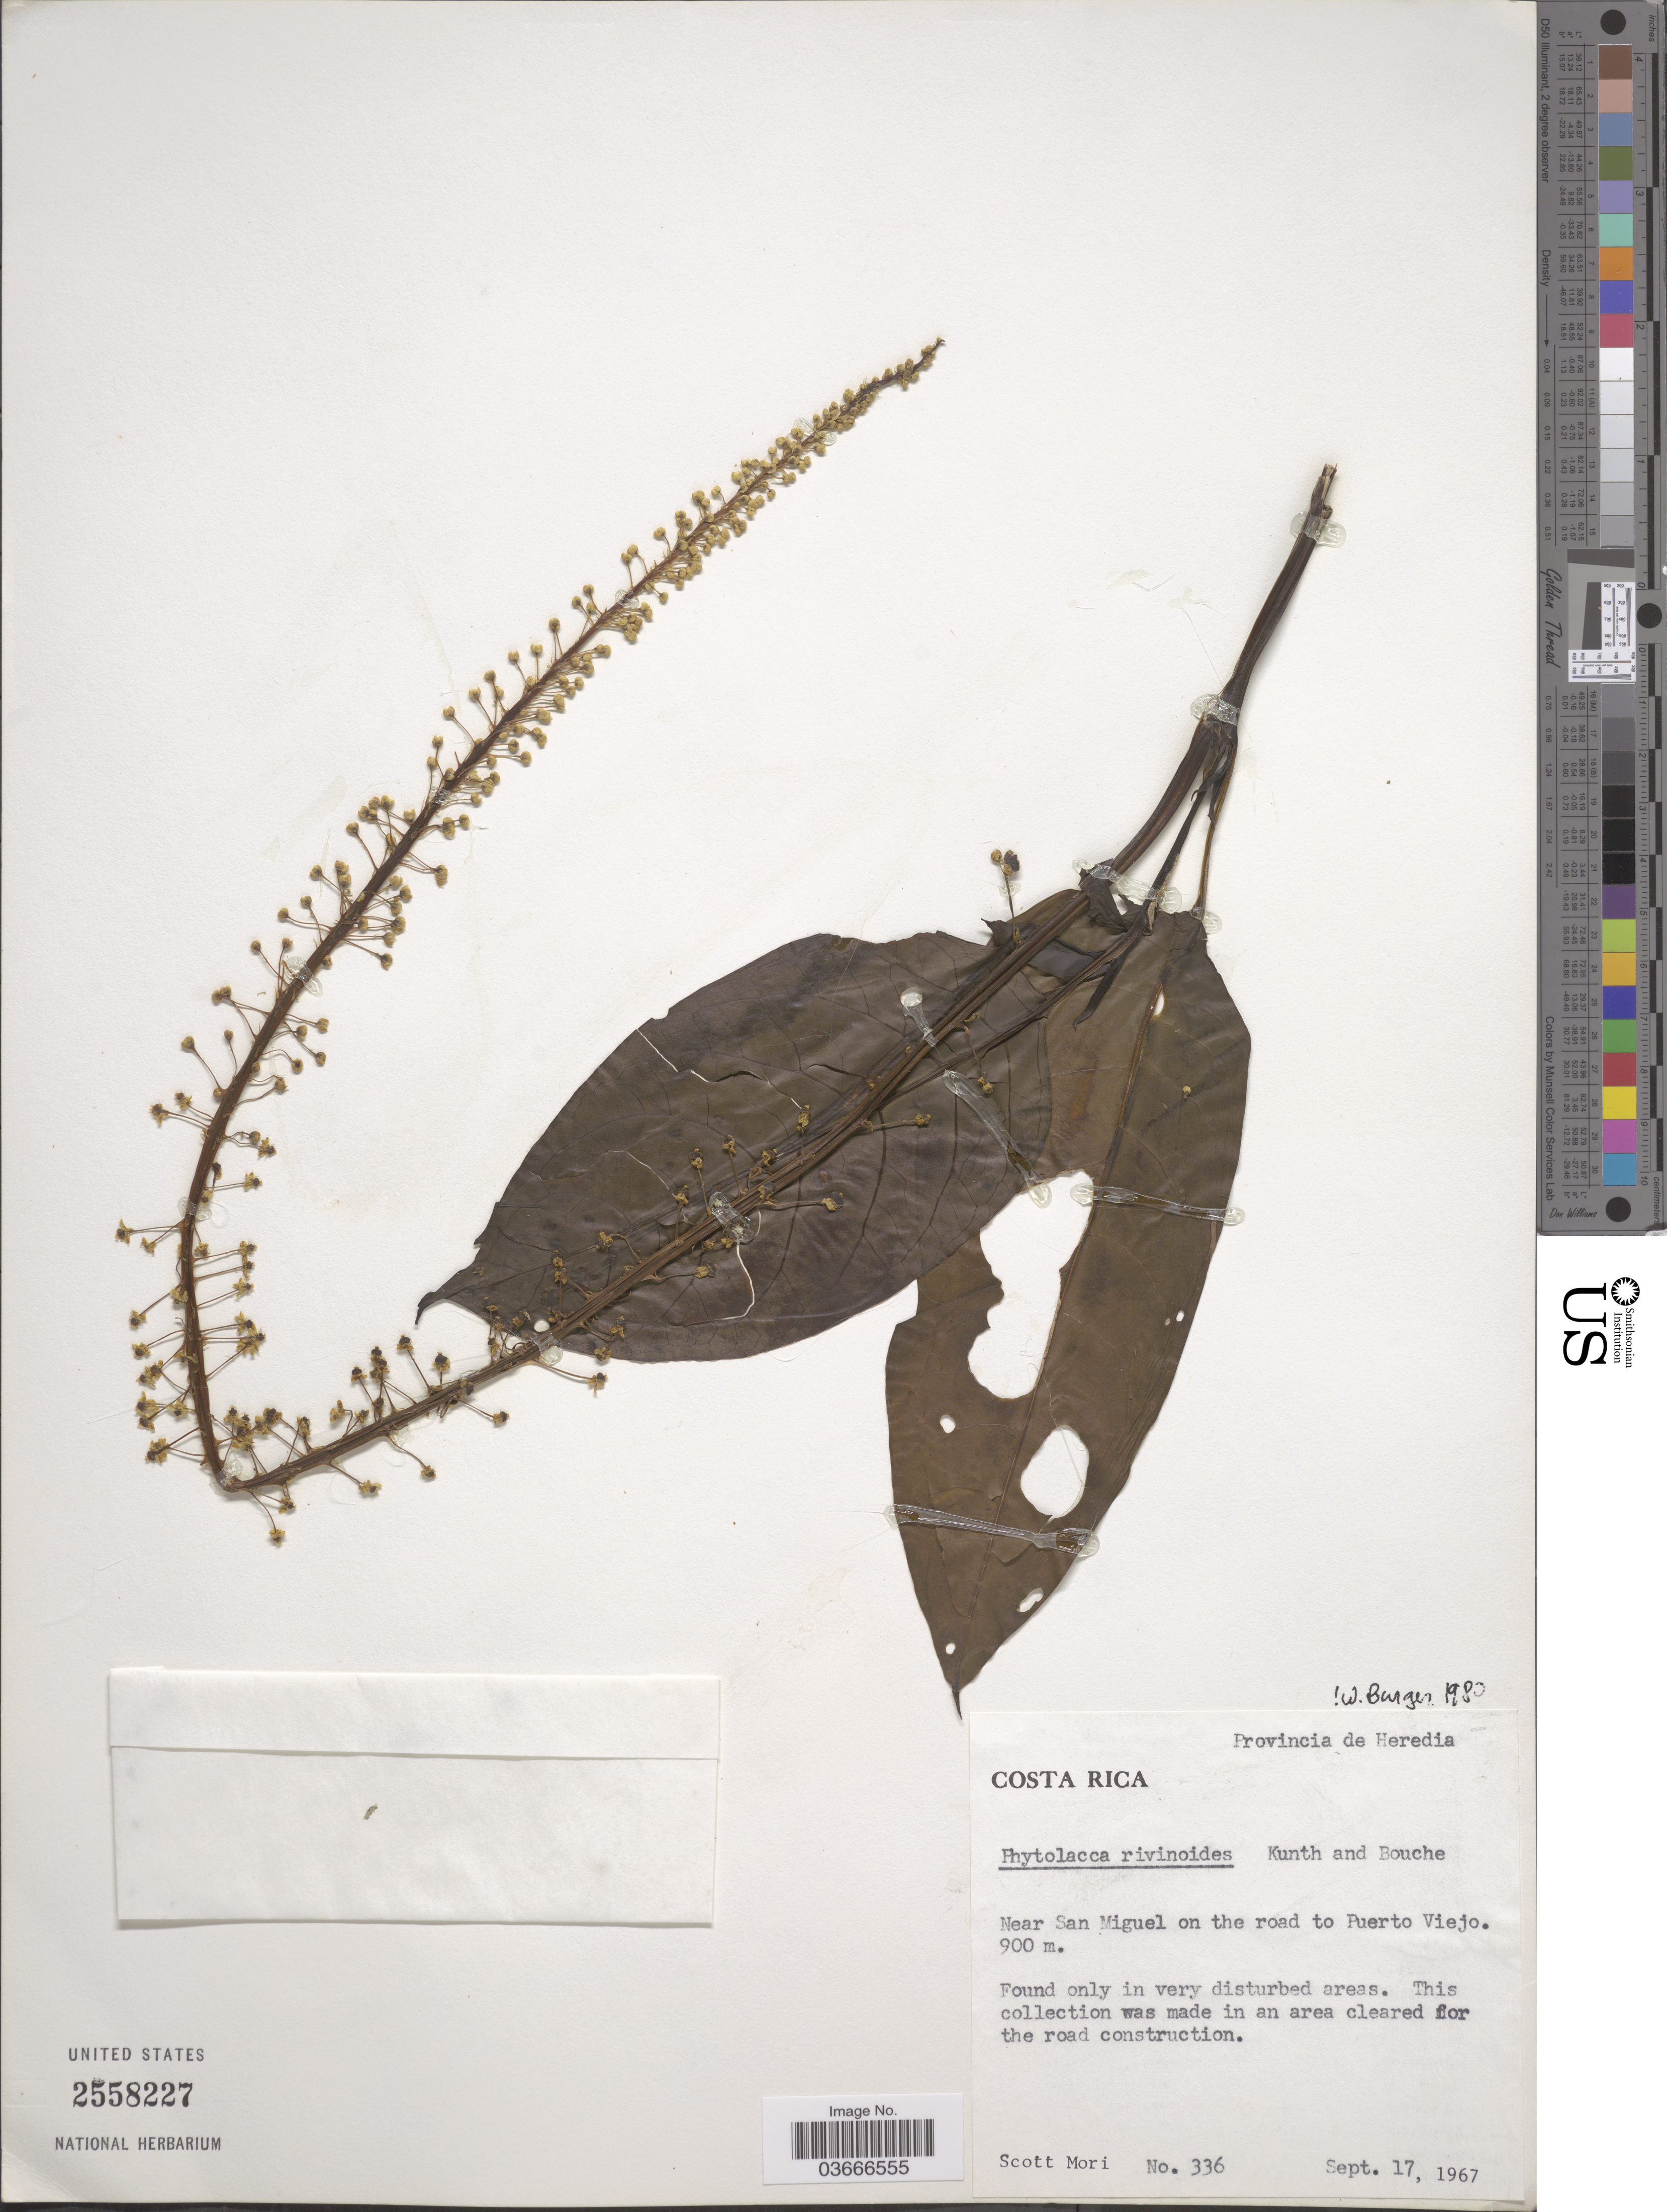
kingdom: Plantae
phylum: Tracheophyta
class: Magnoliopsida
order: Caryophyllales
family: Phytolaccaceae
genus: Phytolacca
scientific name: Phytolacca rivinoides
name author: Kunth & C.D. Bouché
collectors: S. Mori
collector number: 336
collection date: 1967-09-17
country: Costa Rica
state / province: Heredia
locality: Near San Miguel on the road to Puerto Viejo.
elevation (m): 900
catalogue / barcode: US 2558227